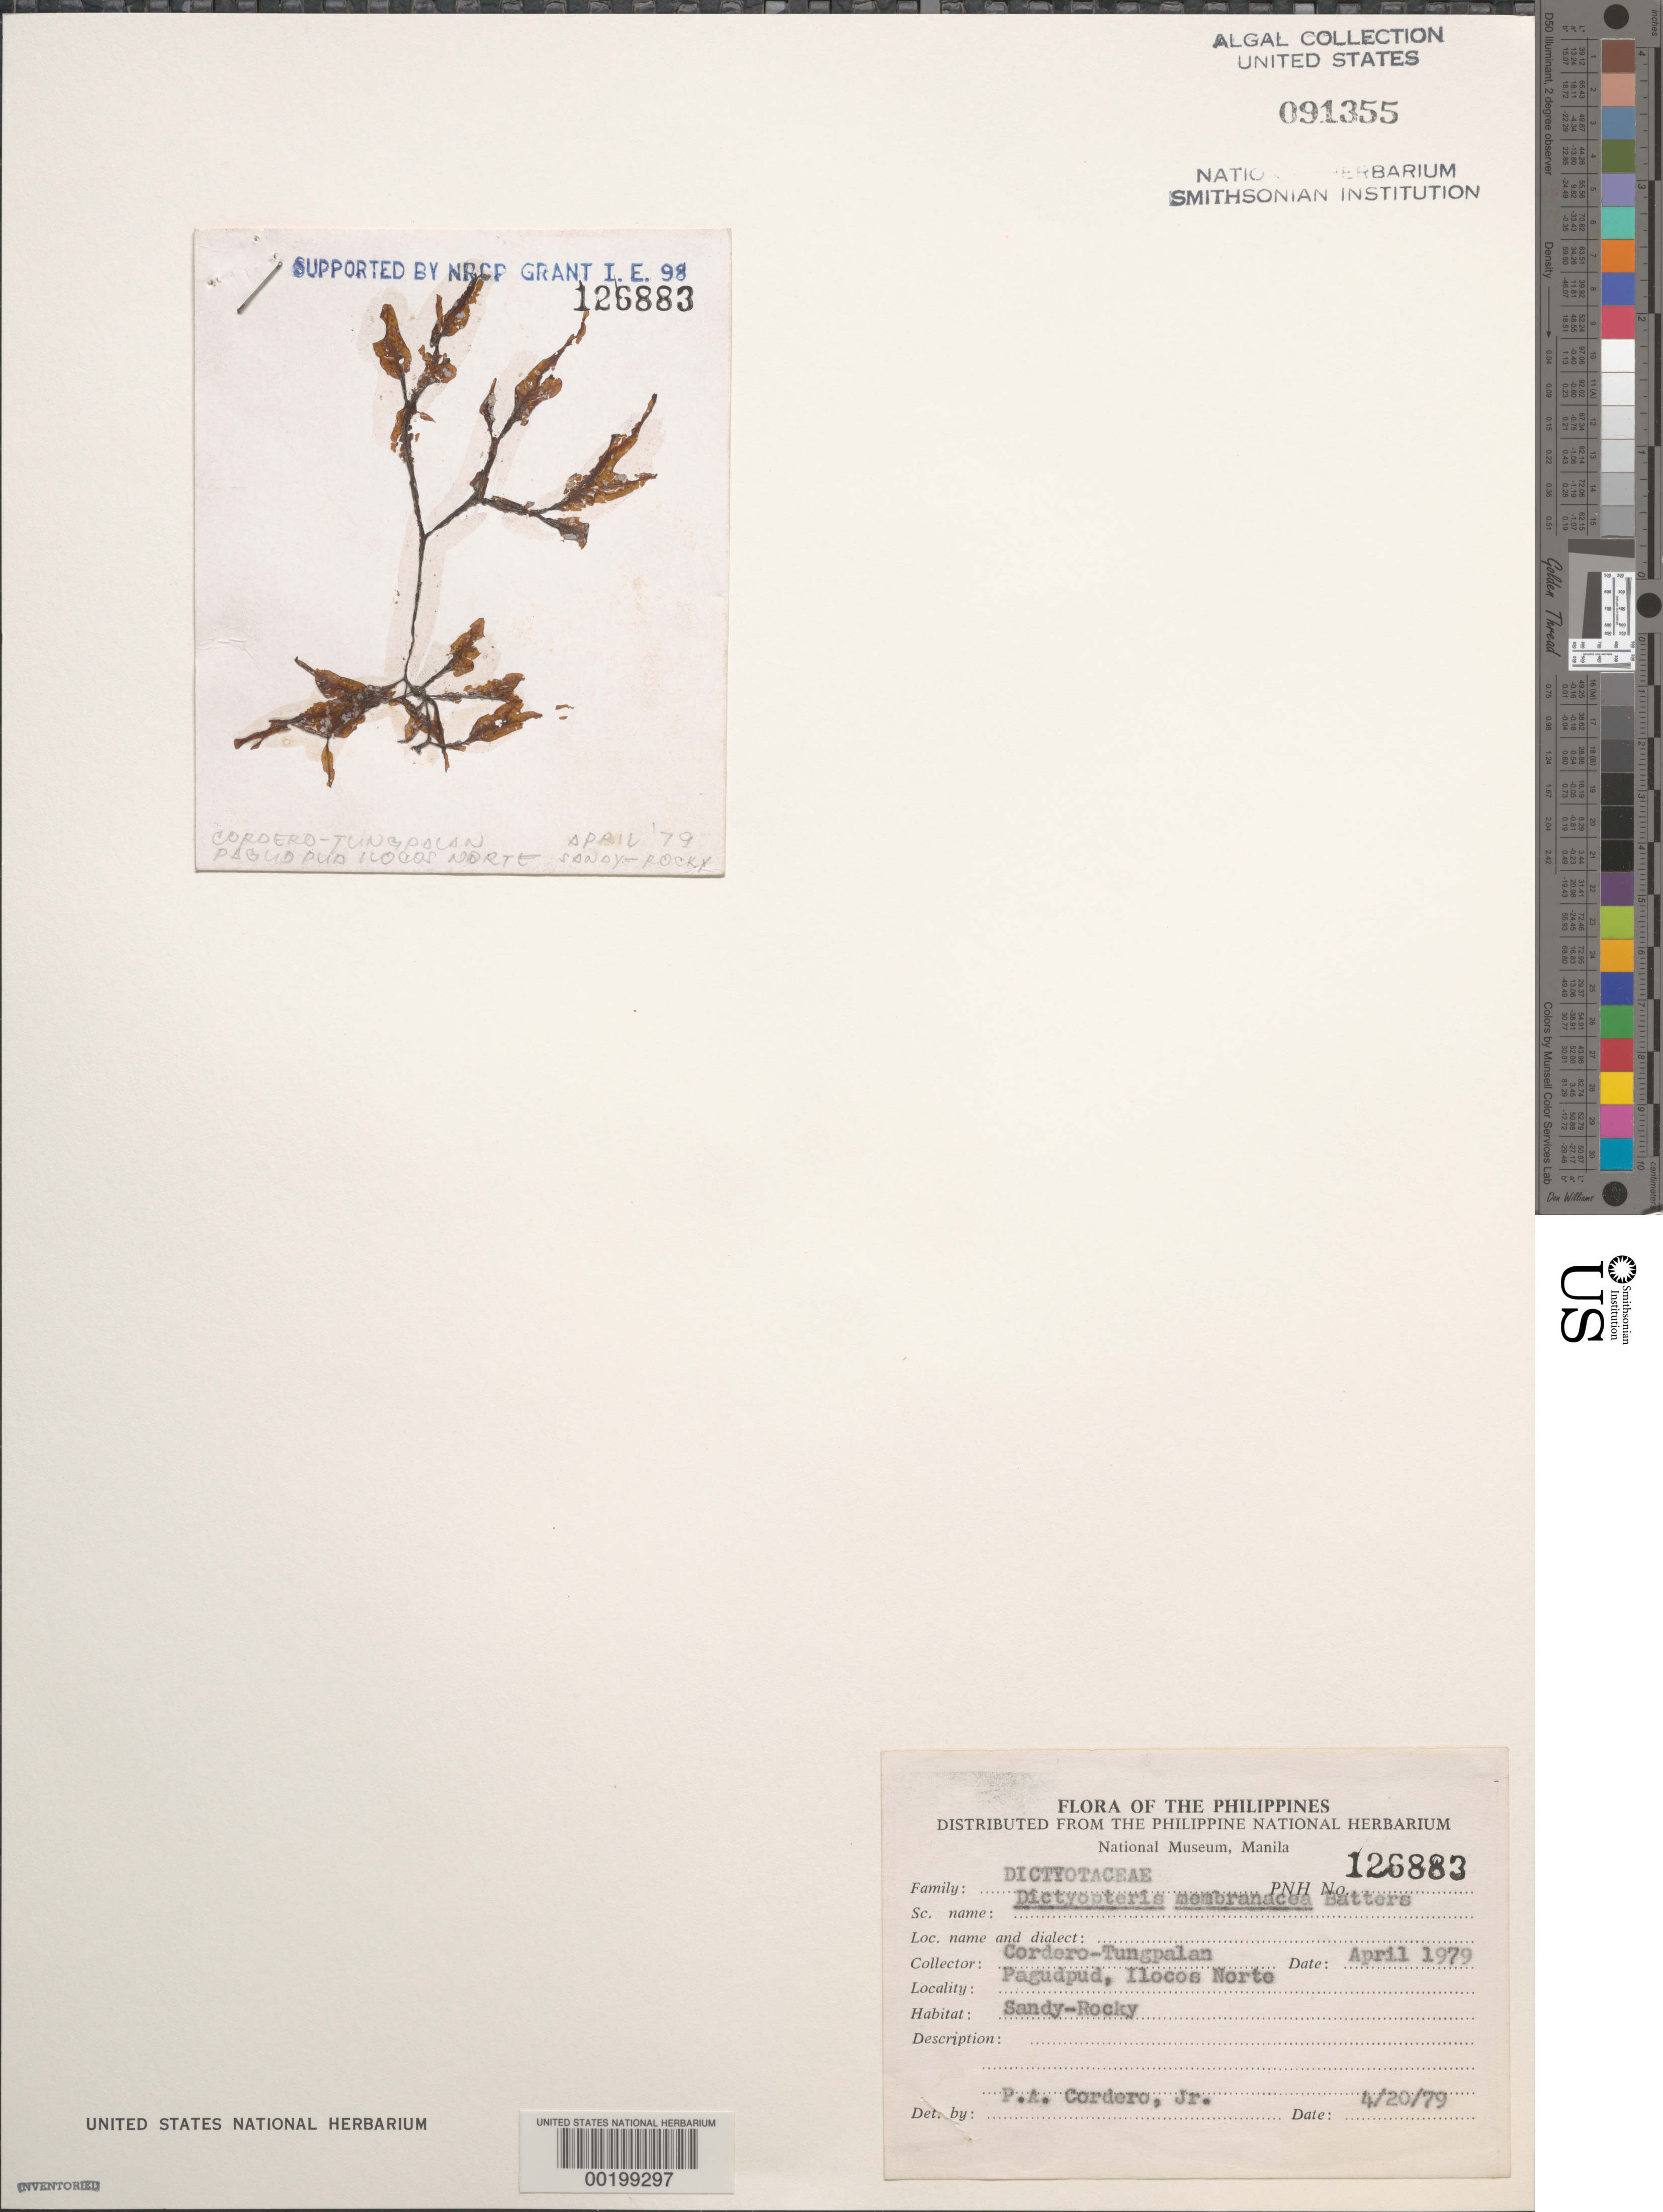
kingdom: Chromista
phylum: Ochrophyta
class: Phaeophyceae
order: Dictyotales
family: Dictyotaceae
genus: Dictyopteris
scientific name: Dictyopteris polypodioides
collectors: P. A. Cordero & A. Tungpalan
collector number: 126883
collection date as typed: Apr 1979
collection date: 1979-04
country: Philippines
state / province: Ilocos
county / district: Ilocos Norte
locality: Pagudpud, ilocos norte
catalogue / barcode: US 91355